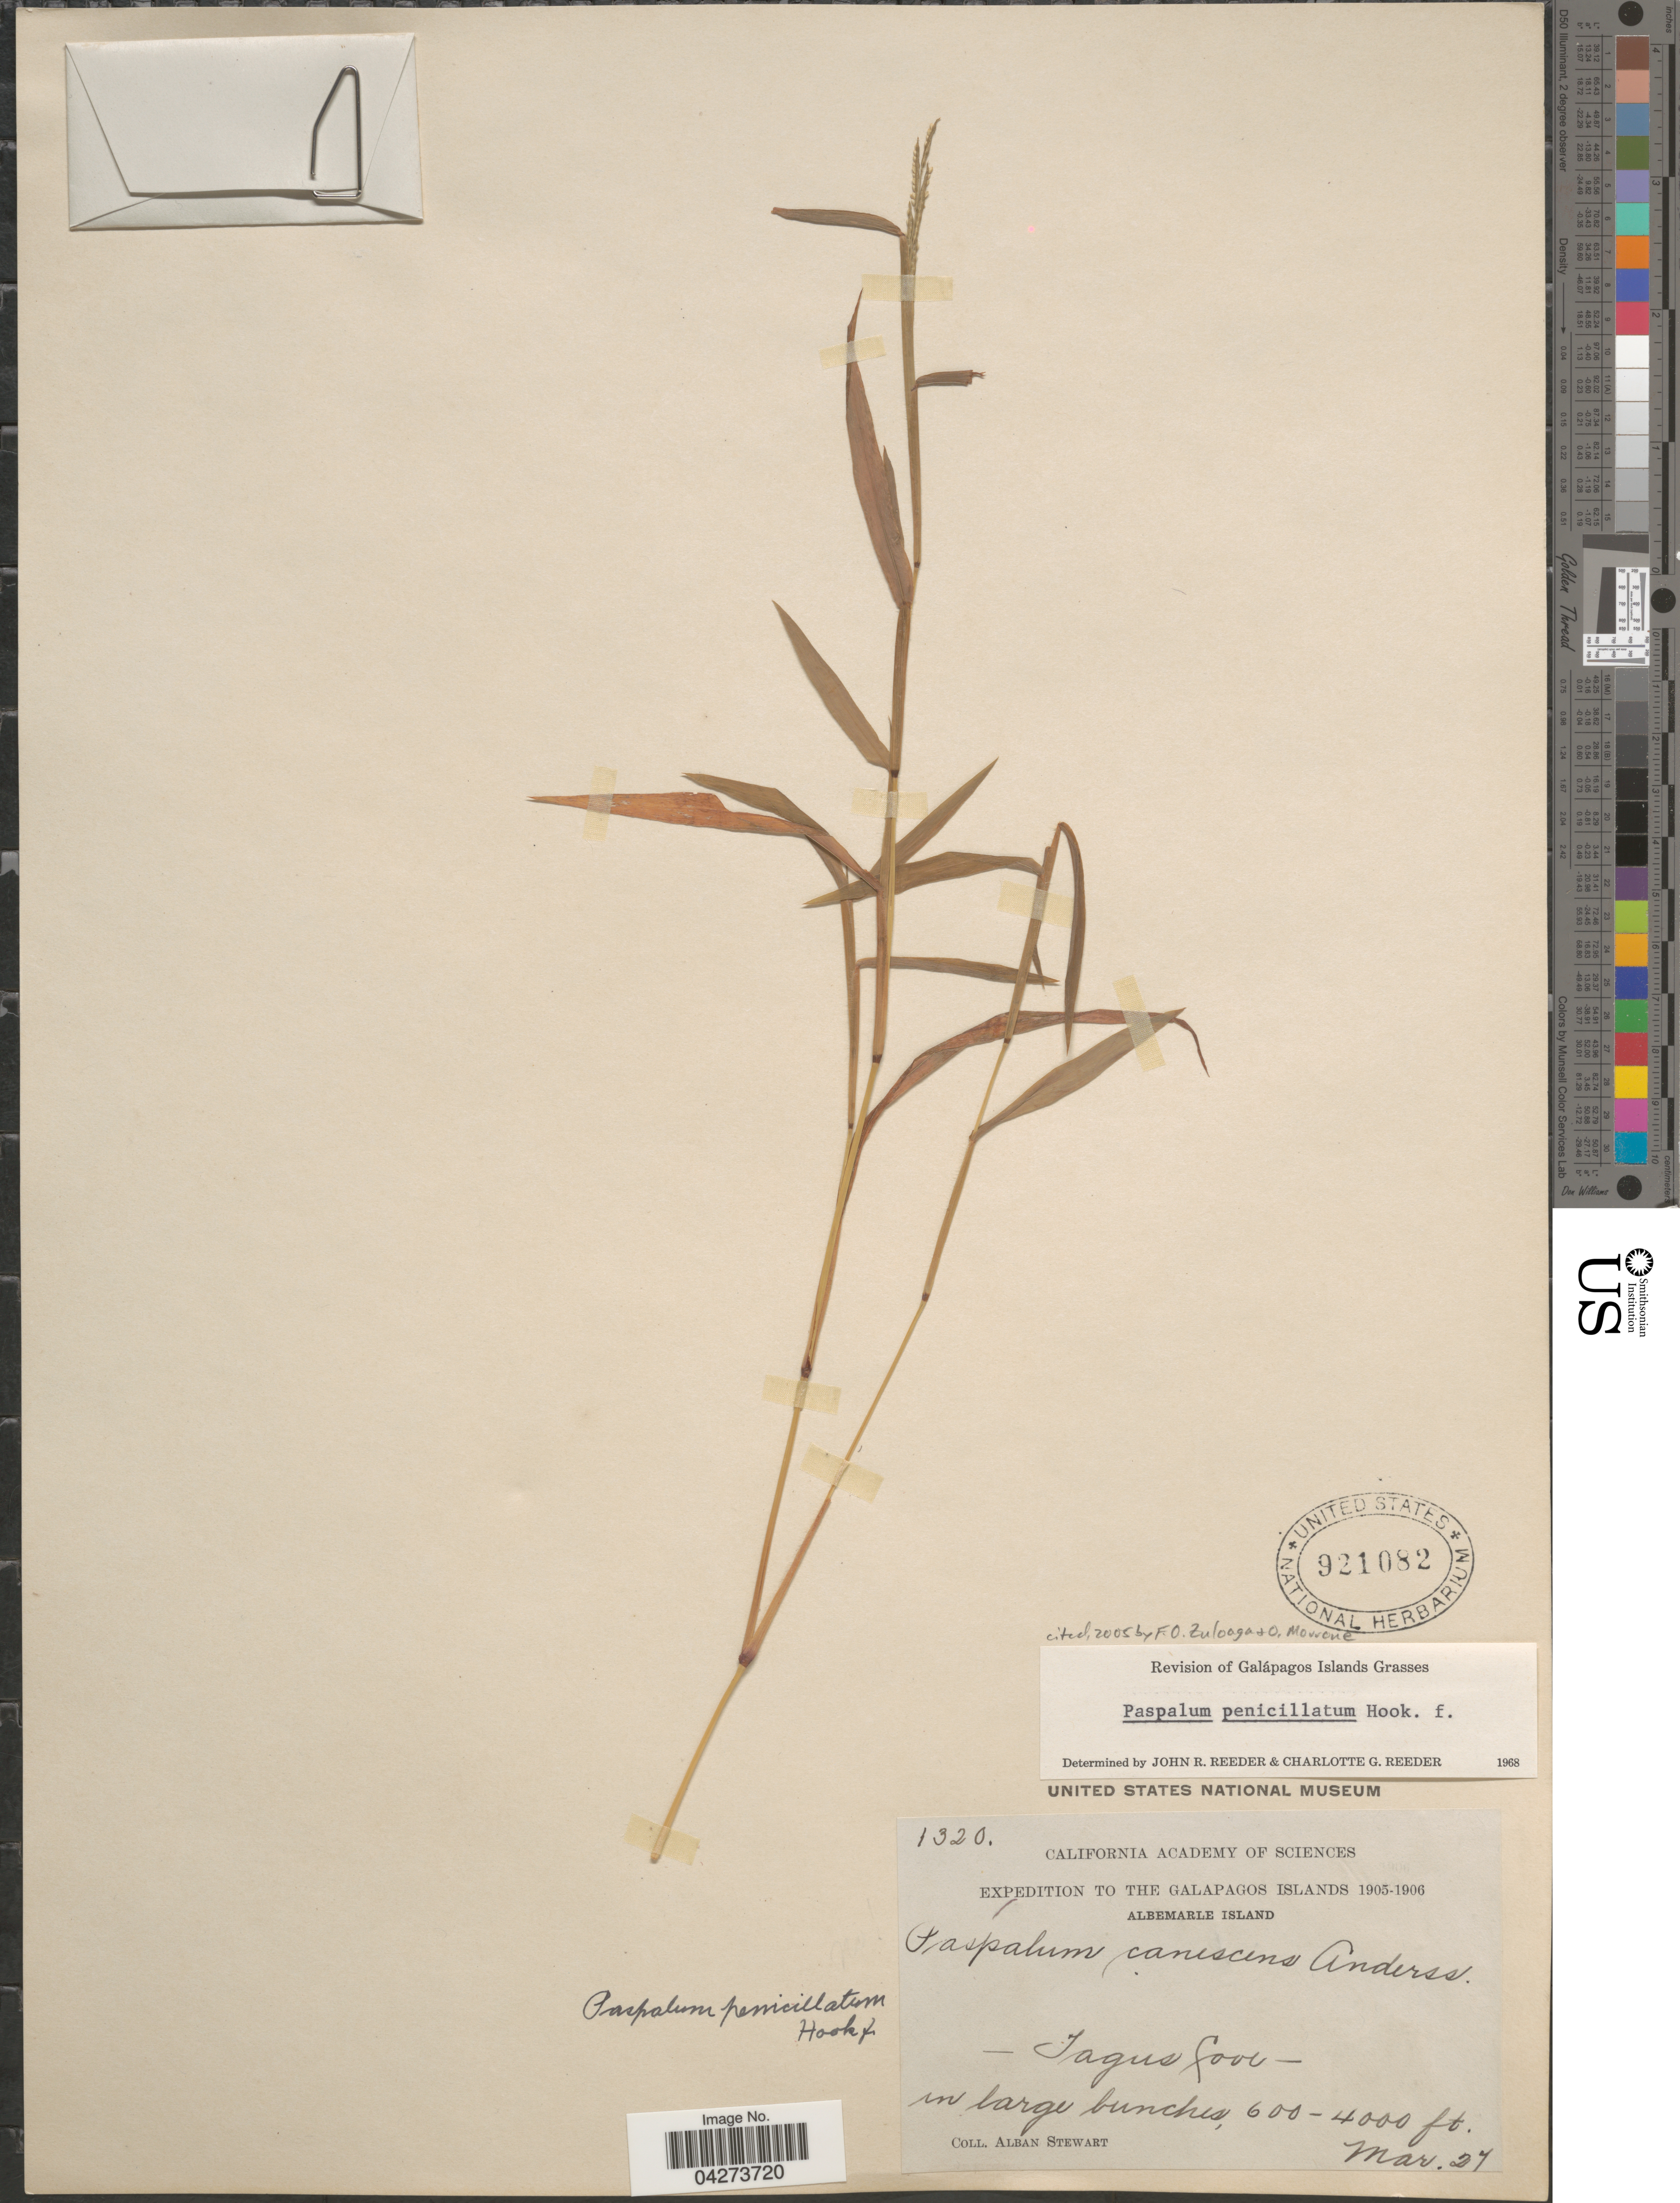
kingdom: Plantae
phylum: Tracheophyta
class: Liliopsida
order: Poales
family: Poaceae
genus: Paspalum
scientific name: Paspalum penicillatum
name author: Hook. f.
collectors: A. Stewart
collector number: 1320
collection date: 1905-03-27/1906-03-27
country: Ecuador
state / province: Colón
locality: Expedition to the Galapagos Islands 1905-1906. Albemarle Island. Tagus Cove.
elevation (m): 183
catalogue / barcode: US 921082